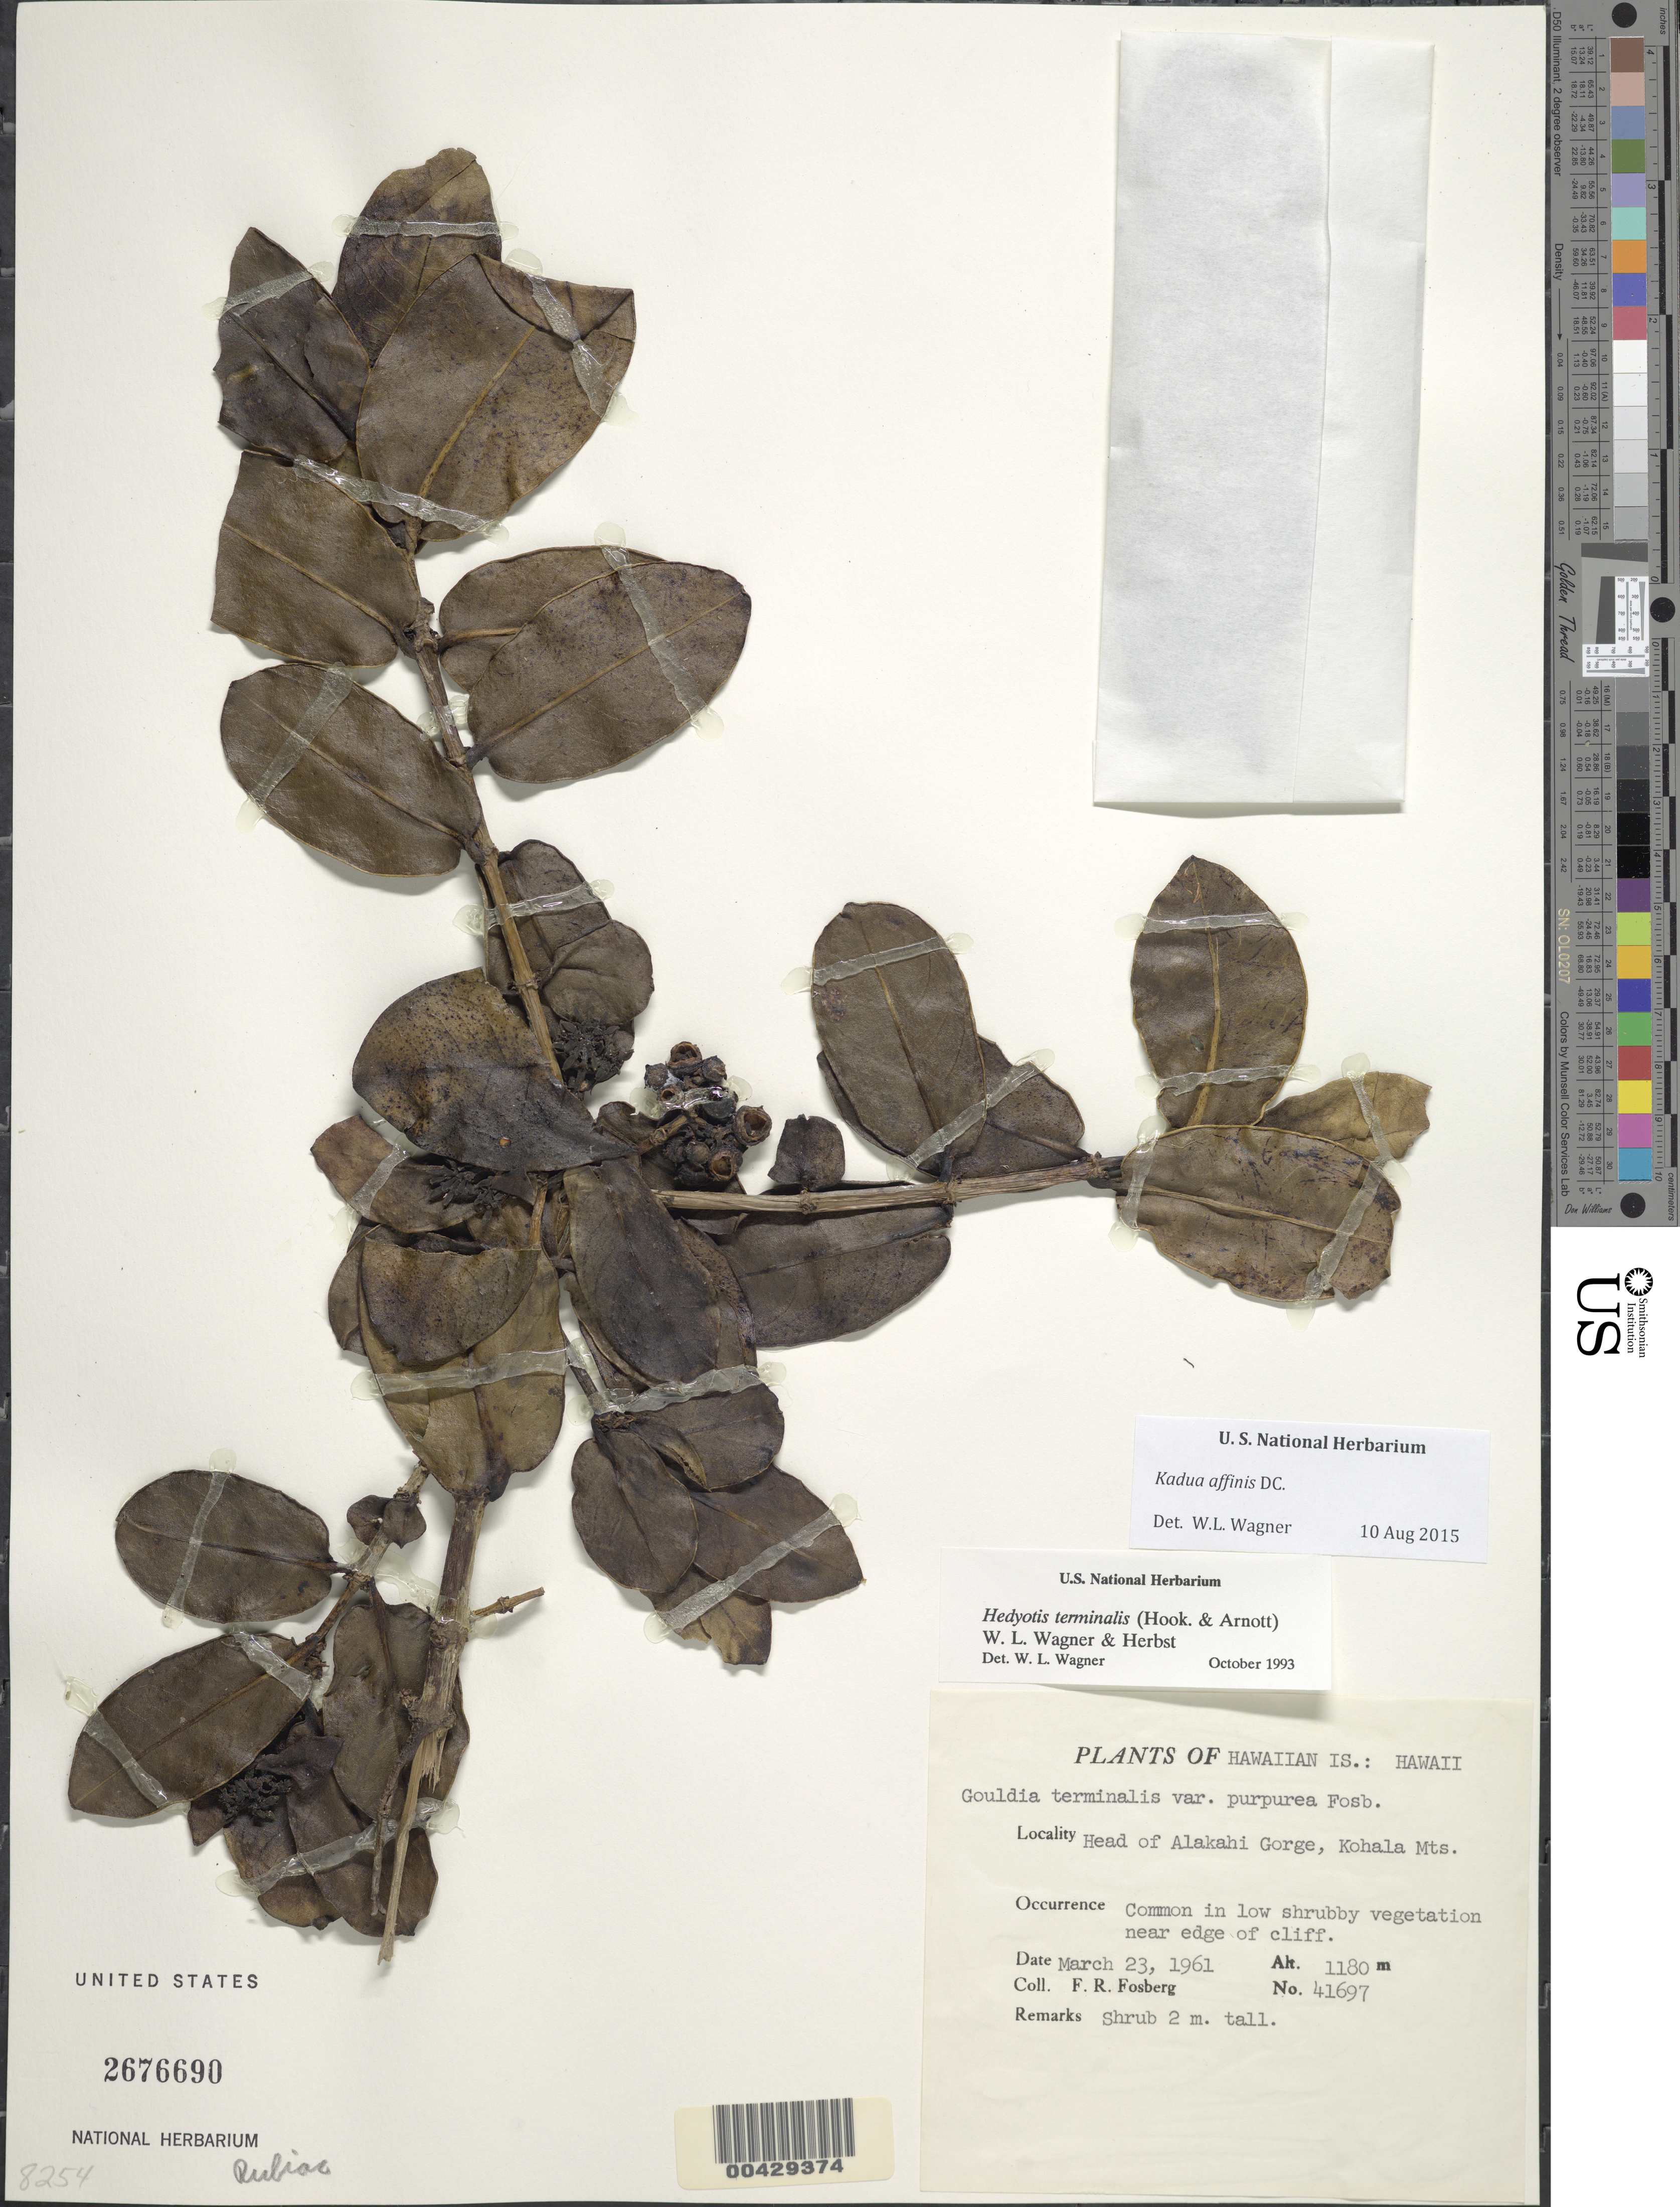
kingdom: Plantae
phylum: Tracheophyta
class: Magnoliopsida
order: Gentianales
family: Rubiaceae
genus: Kadua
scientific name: Kadua affinis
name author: DC.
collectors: F. R. Fosberg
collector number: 41697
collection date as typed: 23 Mar 1961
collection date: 1961-03-23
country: United States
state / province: Hawaii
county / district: Hawaii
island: Hawaii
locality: Head of Alakahi Gorge, Kohola Mts.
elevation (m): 1180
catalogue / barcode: US 2676690